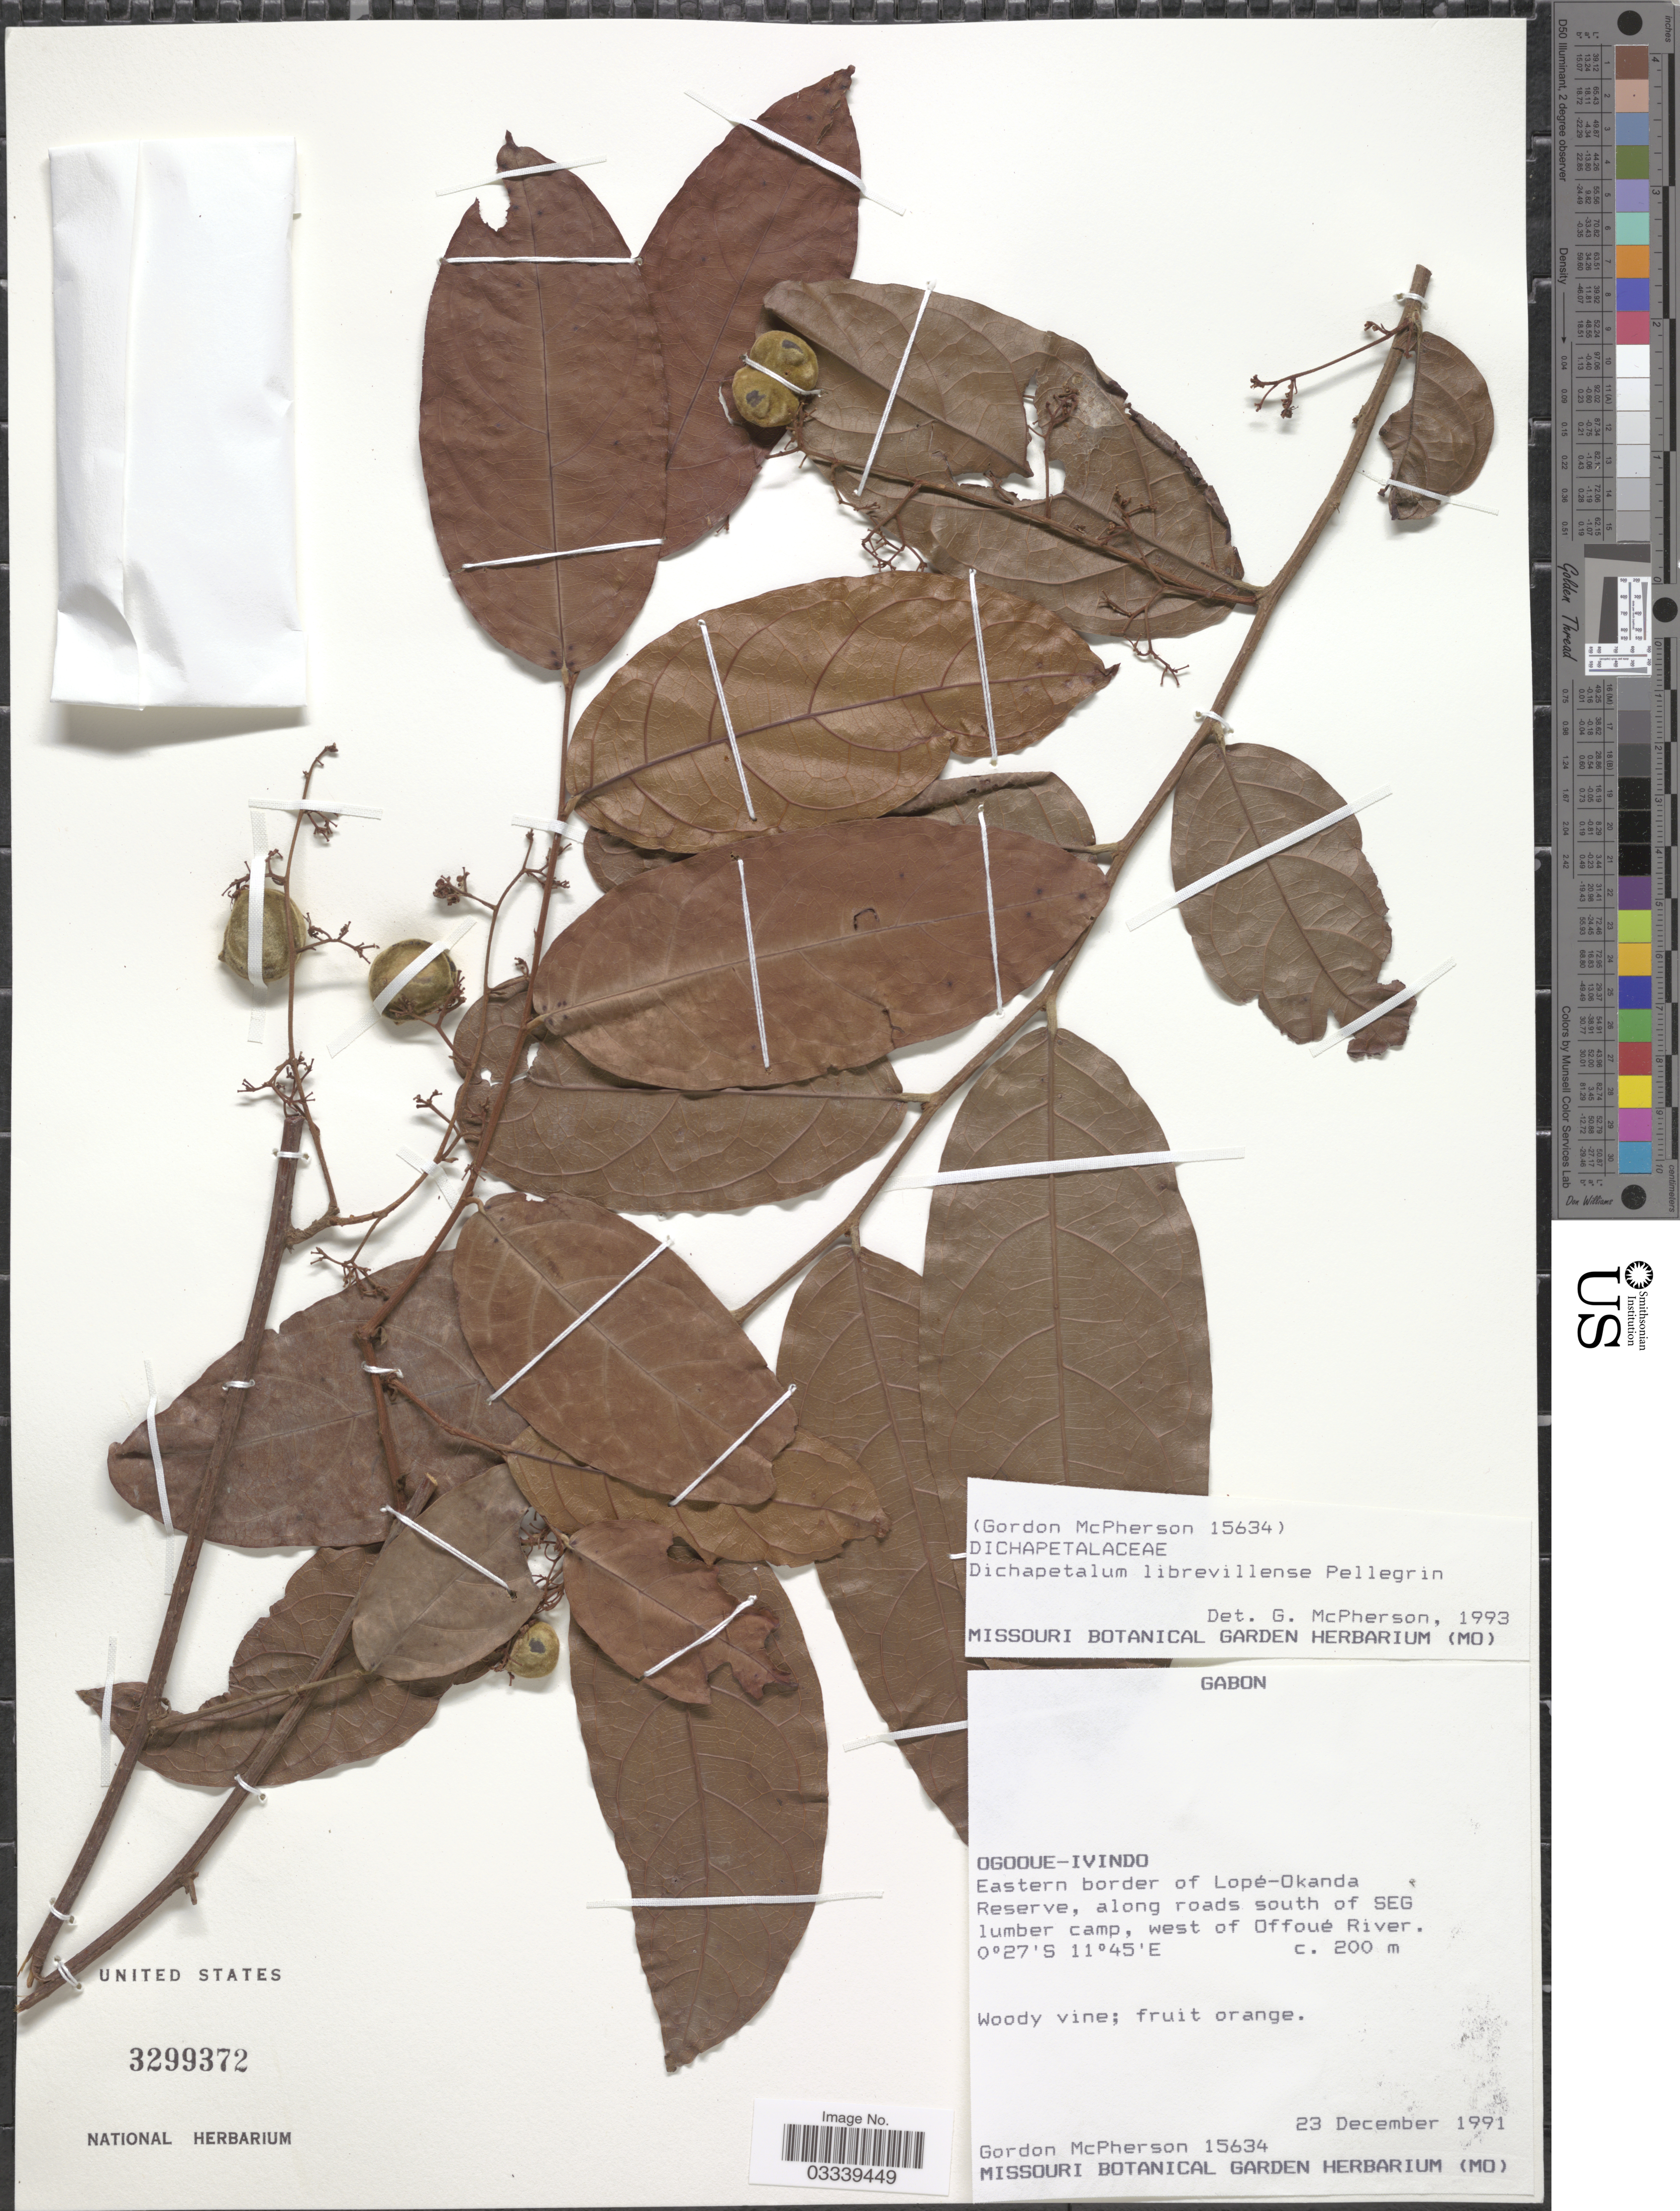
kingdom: Plantae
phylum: Tracheophyta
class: Magnoliopsida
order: Malpighiales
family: Dichapetalaceae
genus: Dichapetalum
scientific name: Dichapetalum librevillense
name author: Pellegr.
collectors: G. D. McPherson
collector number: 15634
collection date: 1991-12-23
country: Gabon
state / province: Ogooue-Ivindo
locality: Eastern border of Lopé-Okanda Reserve, along roads south of SEG lumber camp, west of Offoué River.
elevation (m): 200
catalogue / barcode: US 3299372